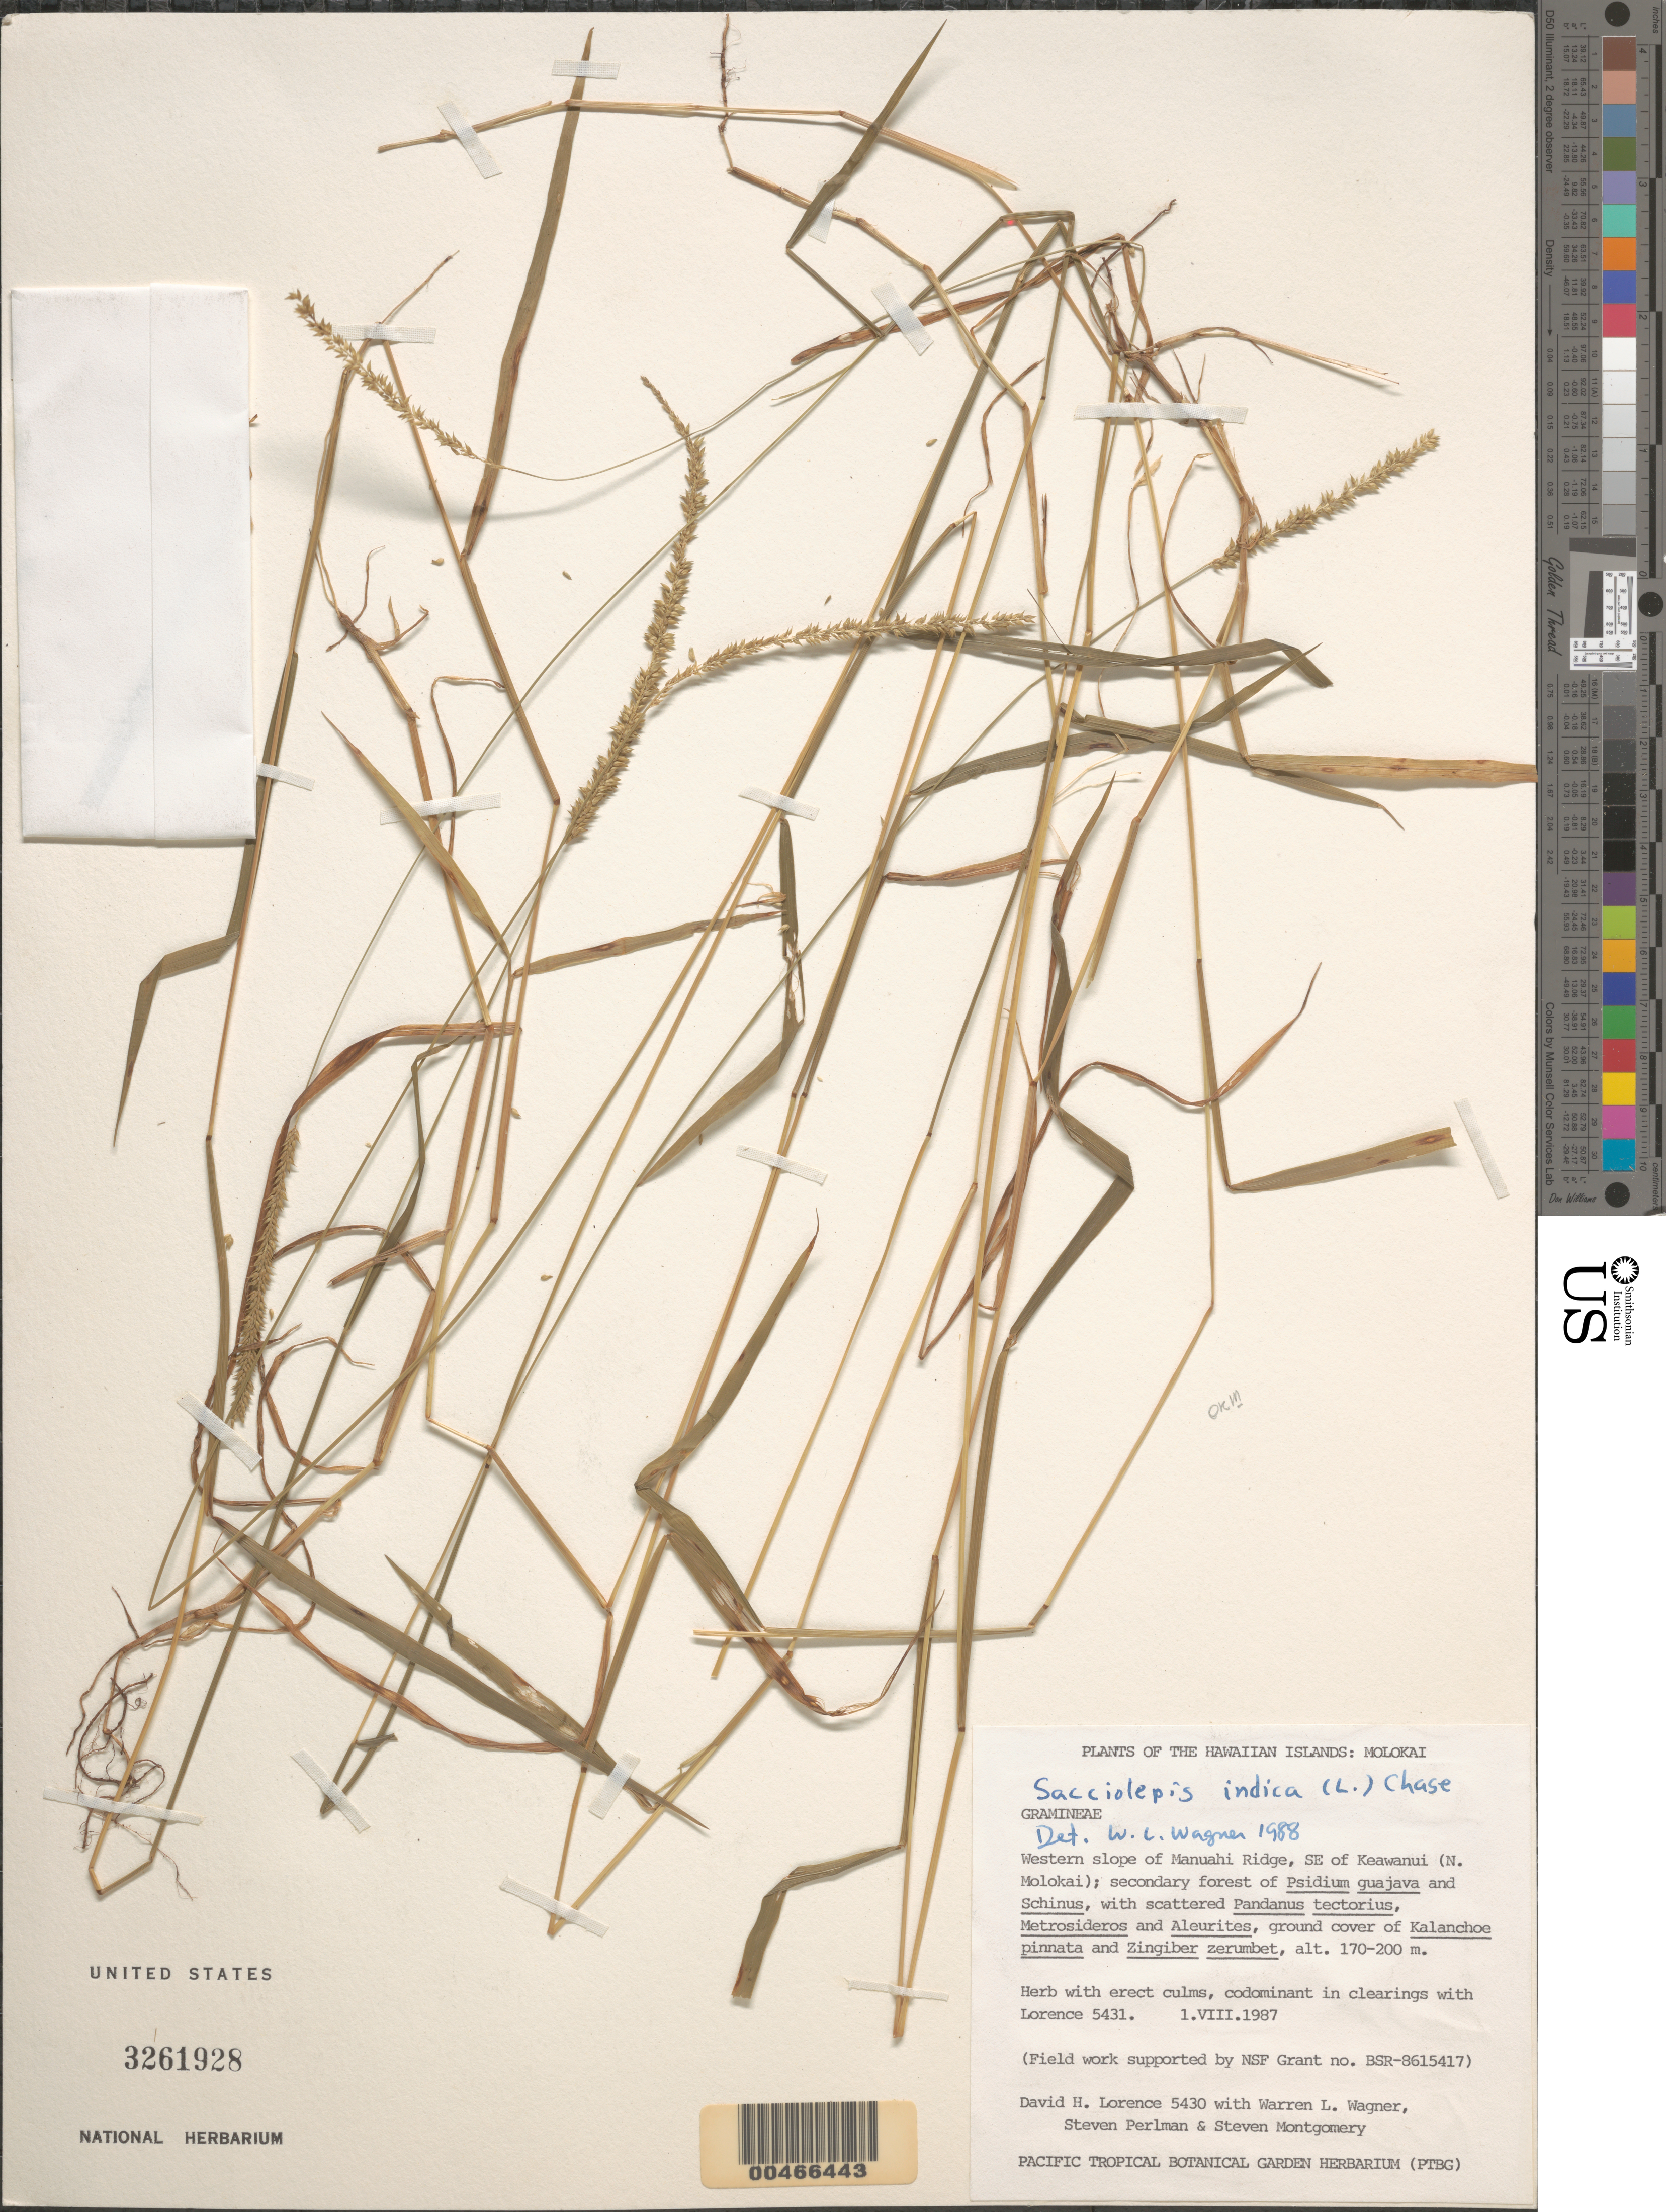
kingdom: Plantae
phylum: Tracheophyta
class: Liliopsida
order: Poales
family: Poaceae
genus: Sacciolepis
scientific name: Sacciolepis indica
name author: (L.) Chase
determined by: Wagner, W. L., (BOT), Smithsonian Institution - National Museum of Natural History (UNITED STATES)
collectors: D. Lorence, W. L. Wagner, S. P. Perlman & S. Montgomery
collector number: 5430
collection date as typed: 1 Aug 1987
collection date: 1987-08-01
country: United States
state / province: Hawaii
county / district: Maui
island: Moloka'i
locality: W slope of Manuahi Ridge, SE of Keawanui (N Molokai)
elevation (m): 170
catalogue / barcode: US 3261928